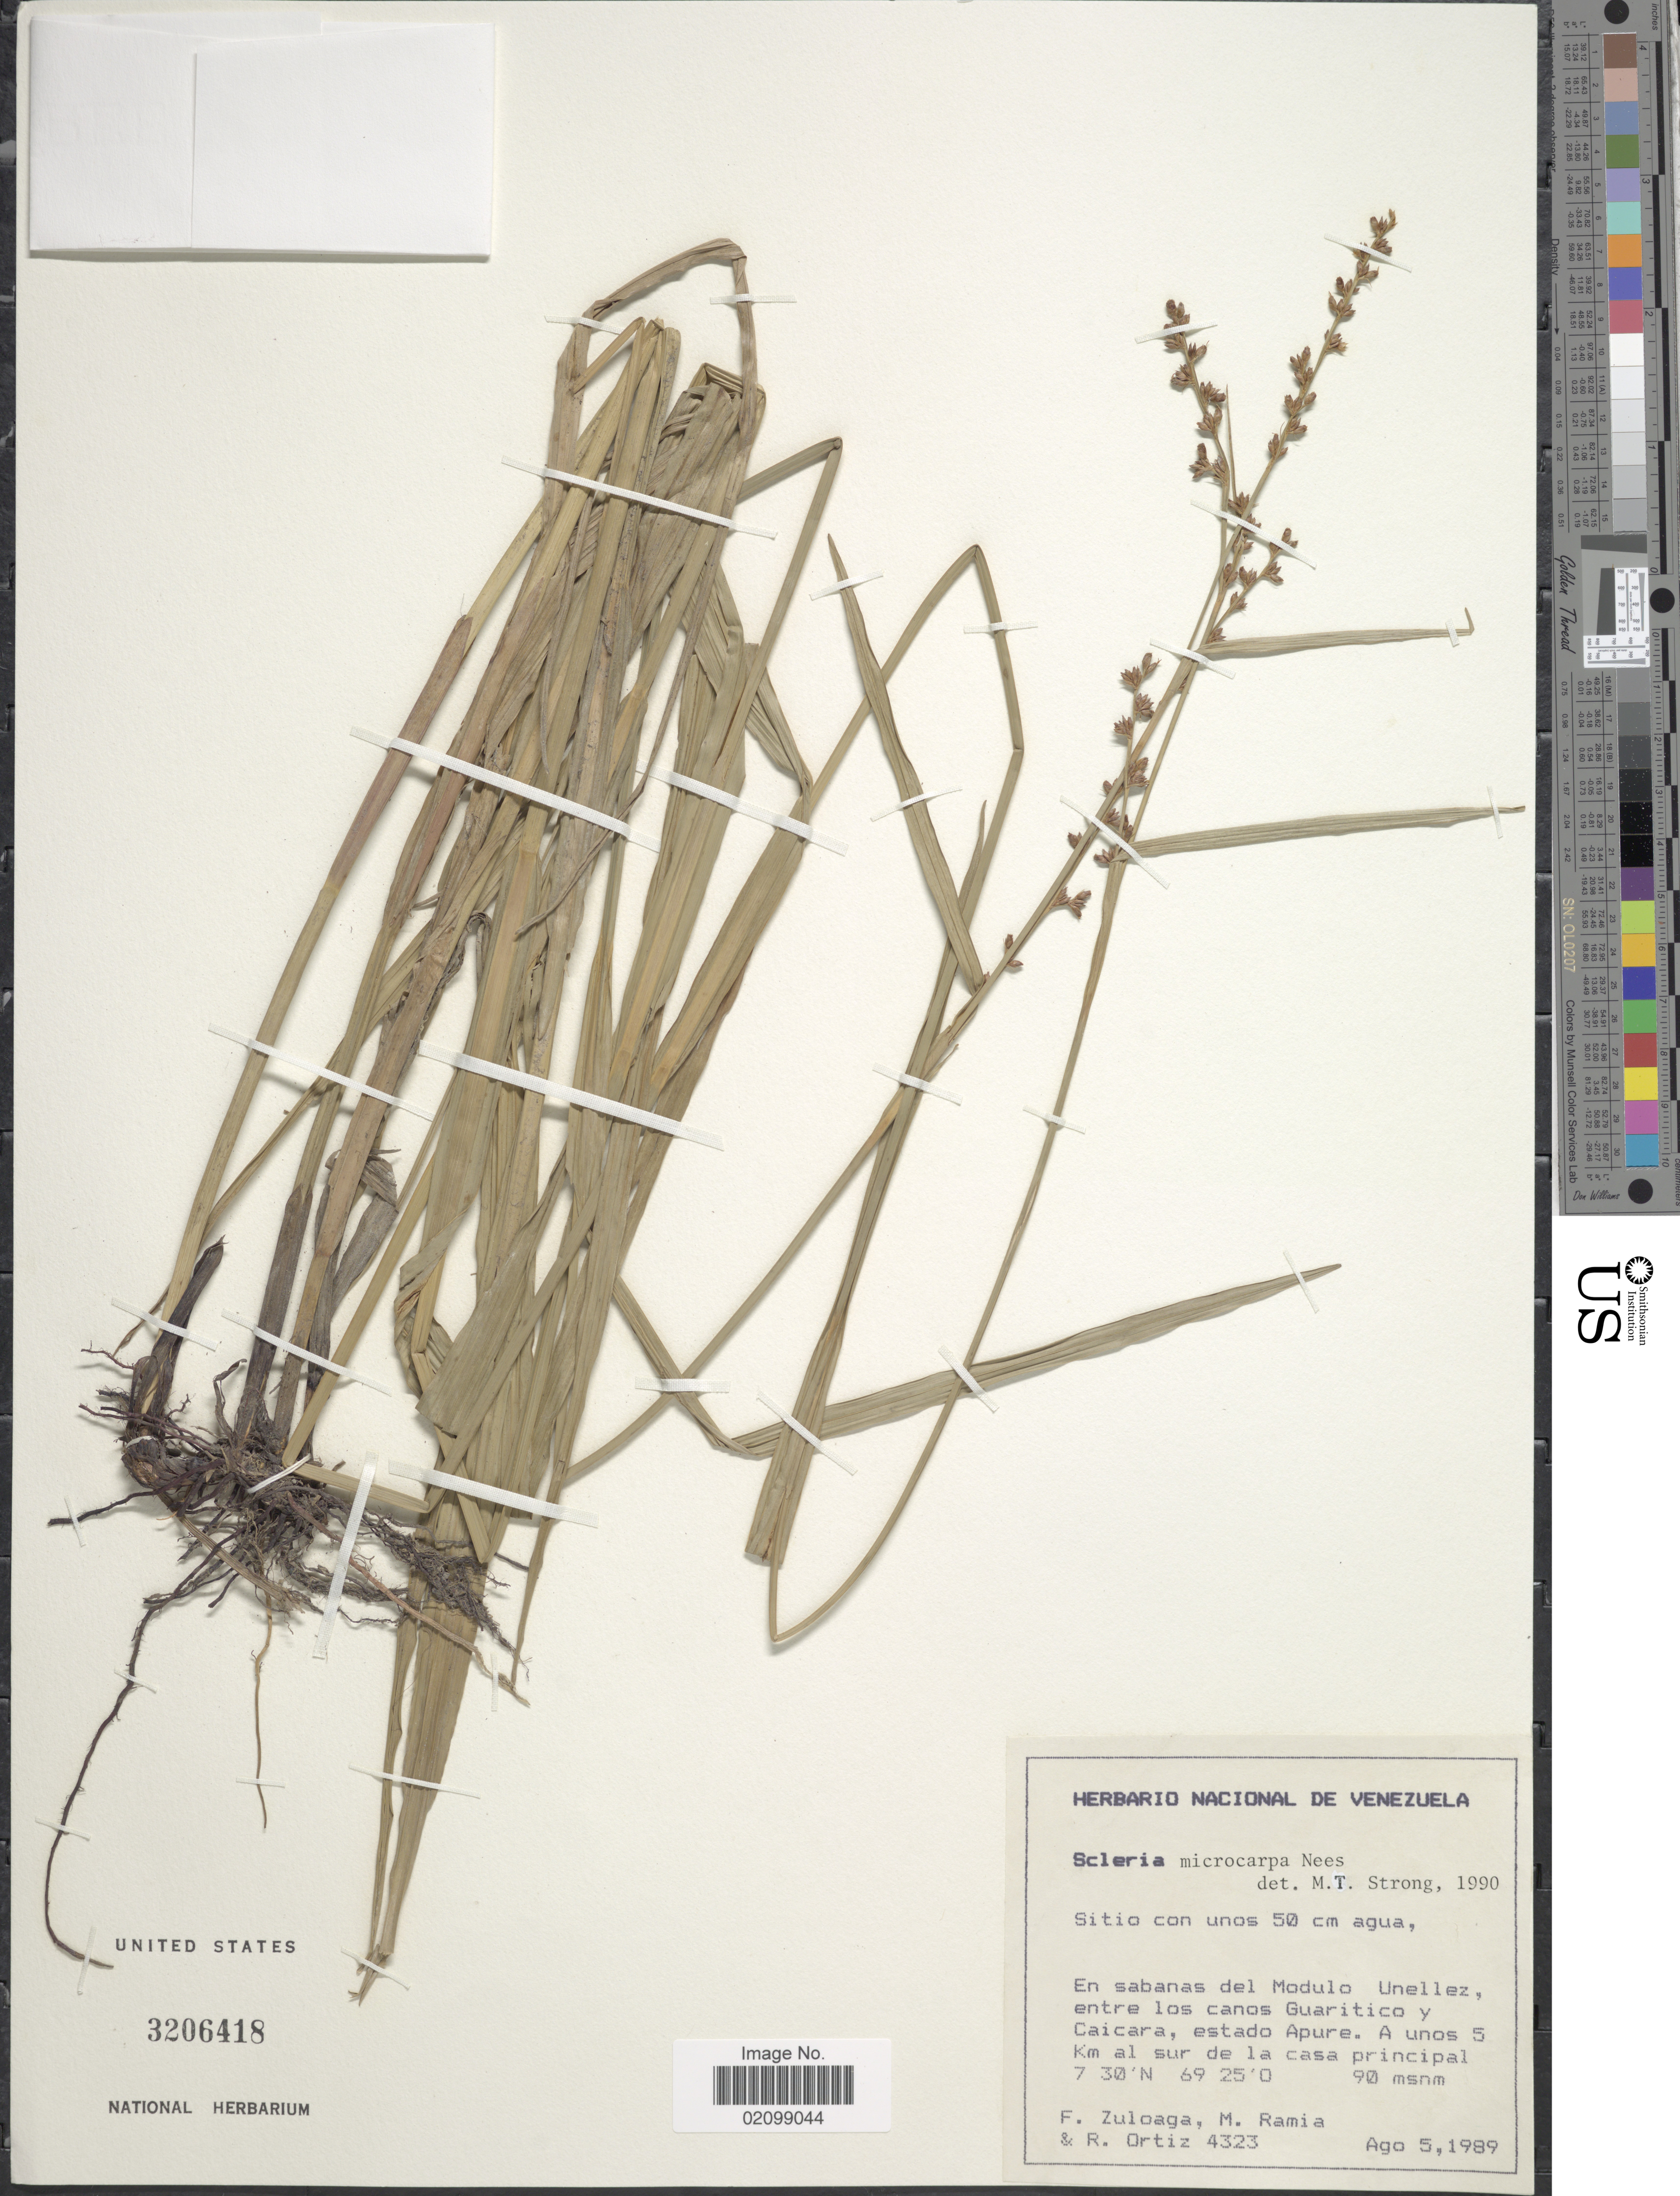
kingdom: Plantae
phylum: Tracheophyta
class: Liliopsida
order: Poales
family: Cyperaceae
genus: Scleria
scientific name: Scleria microcarpa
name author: Nees ex Kunth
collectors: F. Zuloaga, M. Ramia & R. Ortiz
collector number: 4323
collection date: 1989-08-05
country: Venezuela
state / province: Apure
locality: En sabanas del Modulo Unellez, entre los canos Guaritico y Caicara, estado Apure. A unos 5 Km al sur de la casa principal.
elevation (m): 90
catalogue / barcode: US 3206418